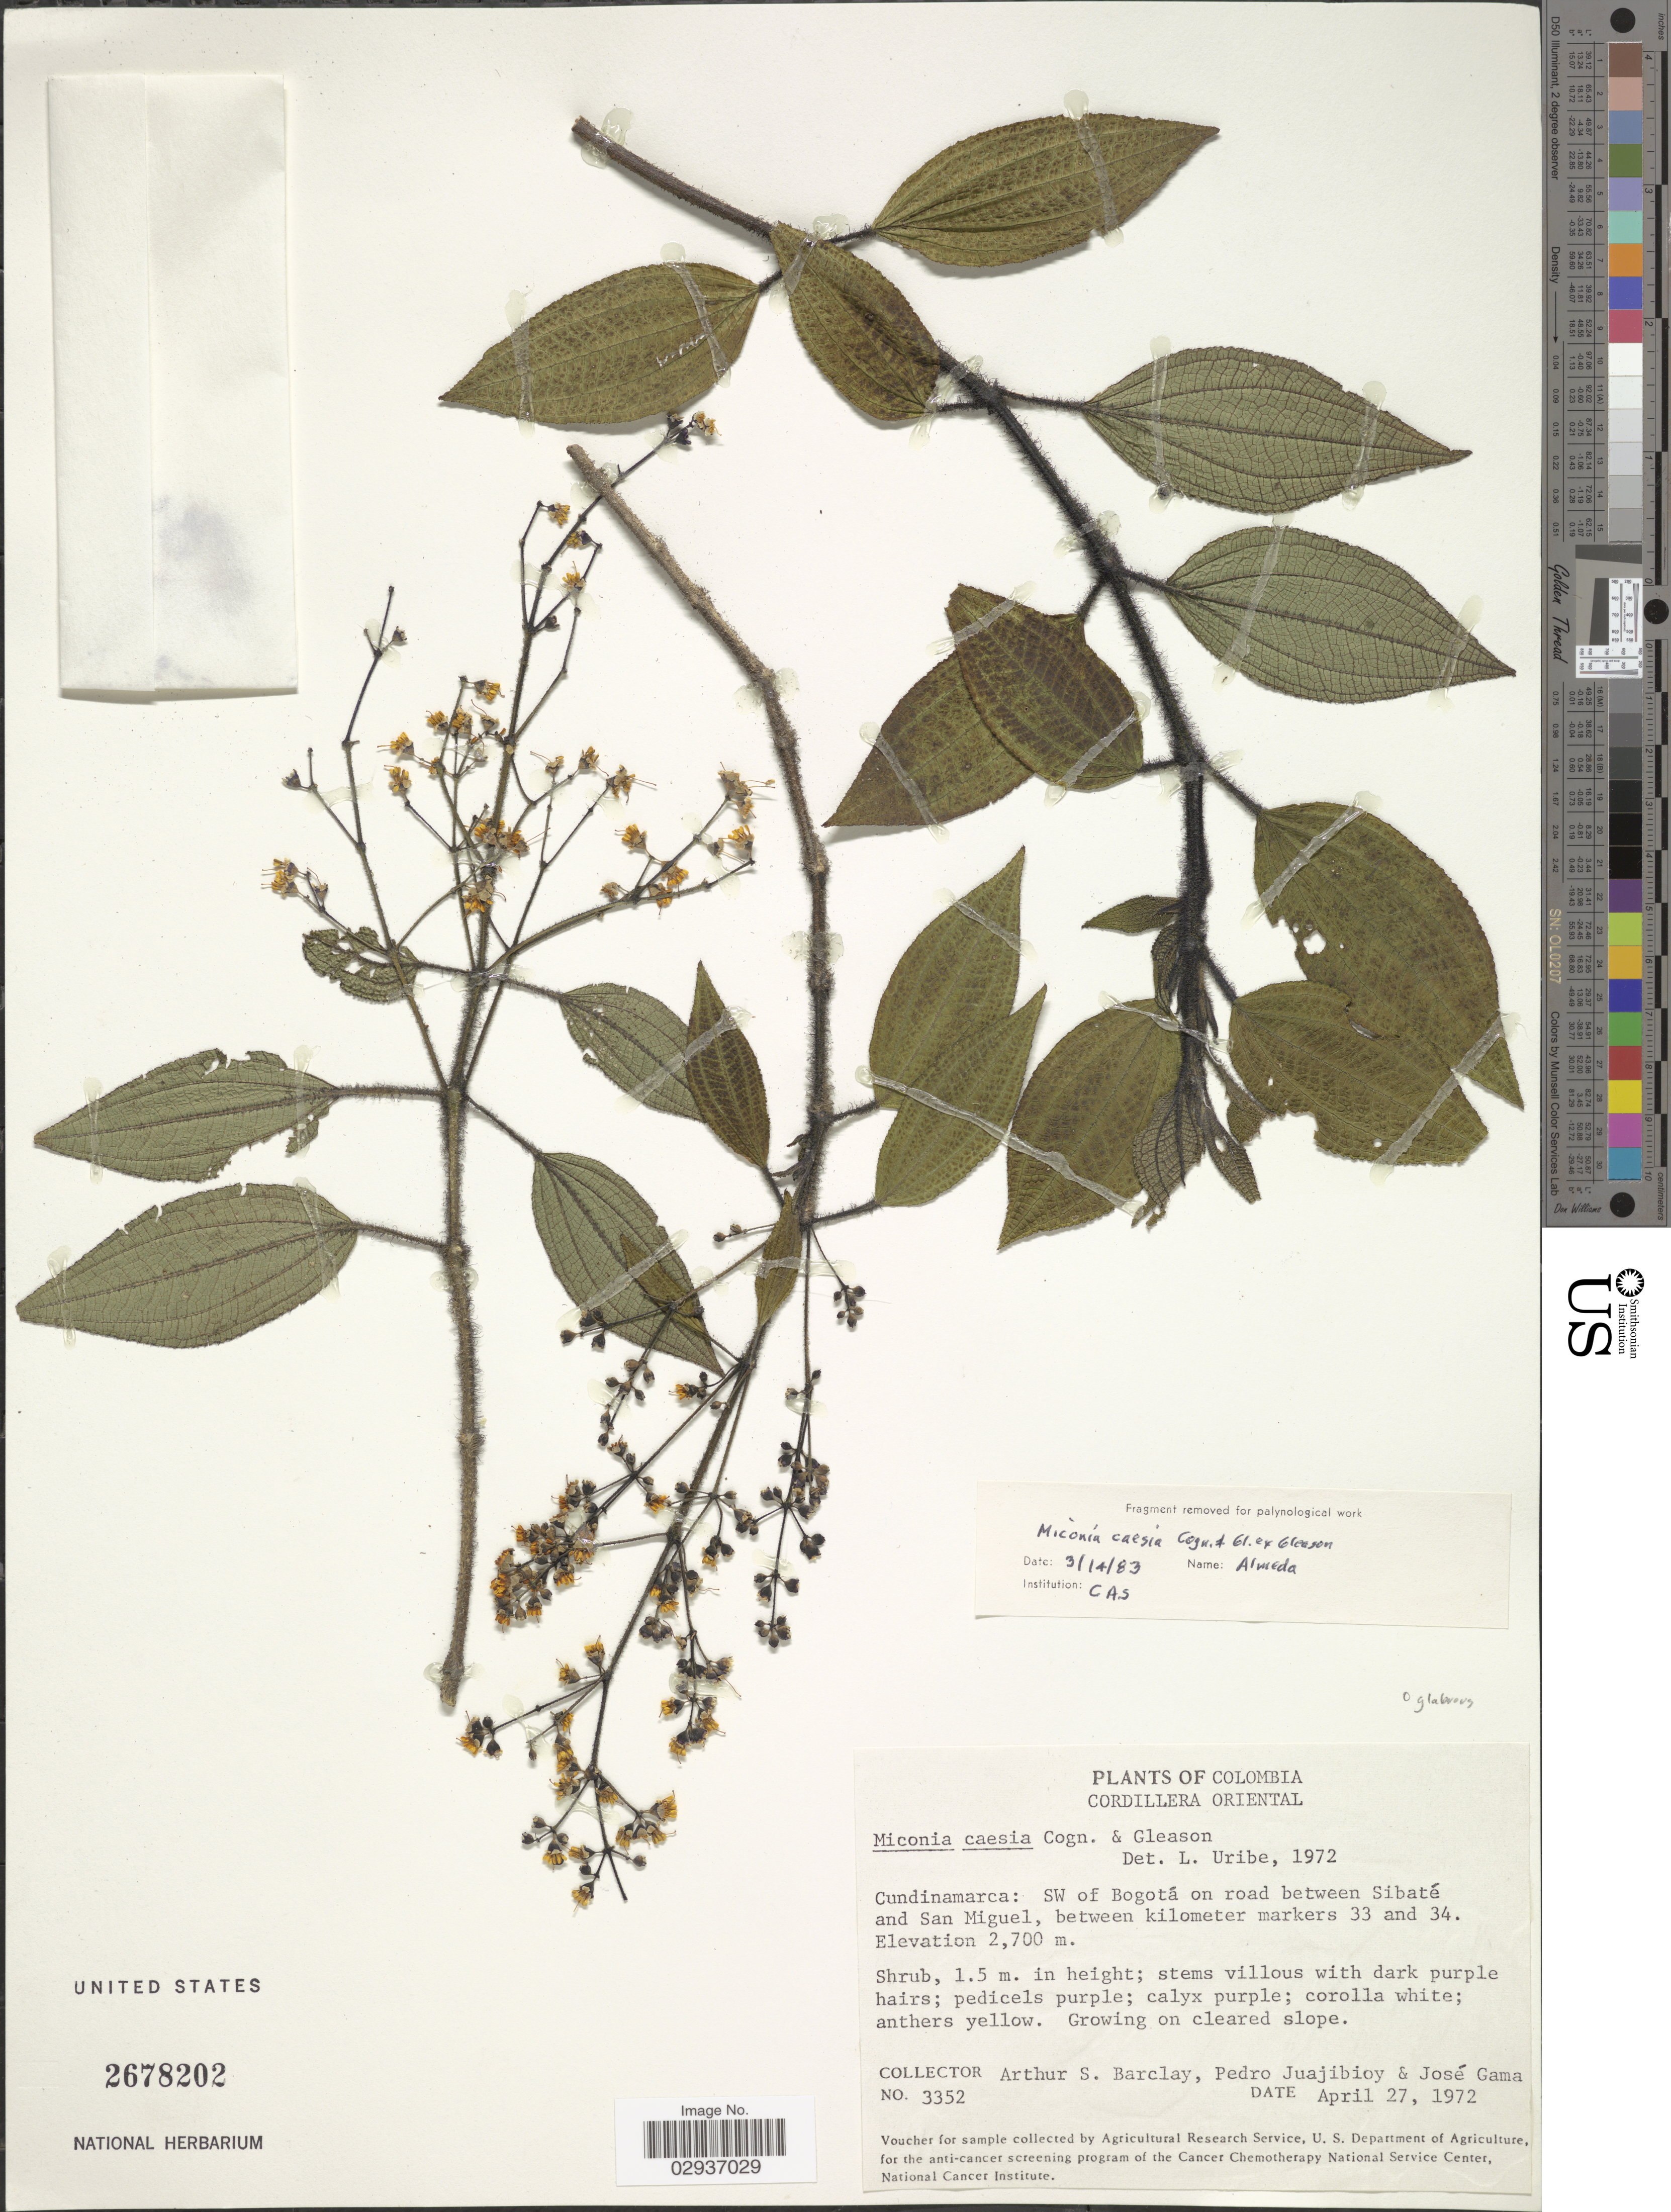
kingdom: Plantae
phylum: Tracheophyta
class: Magnoliopsida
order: Myrtales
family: Melastomataceae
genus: Miconia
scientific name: Miconia caesia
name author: Cogn. & Gleason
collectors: A. S. Barclay, P. Juajibioy & J. Gama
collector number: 3352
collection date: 1972-04-27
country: Colombia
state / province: Cundinamarca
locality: Cordillera Oriental. Cundinamarca: SW of Bogotá on road between Sibaté and San Miguel, between kilometer markers 33 and 34.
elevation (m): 2700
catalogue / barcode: US 2678202